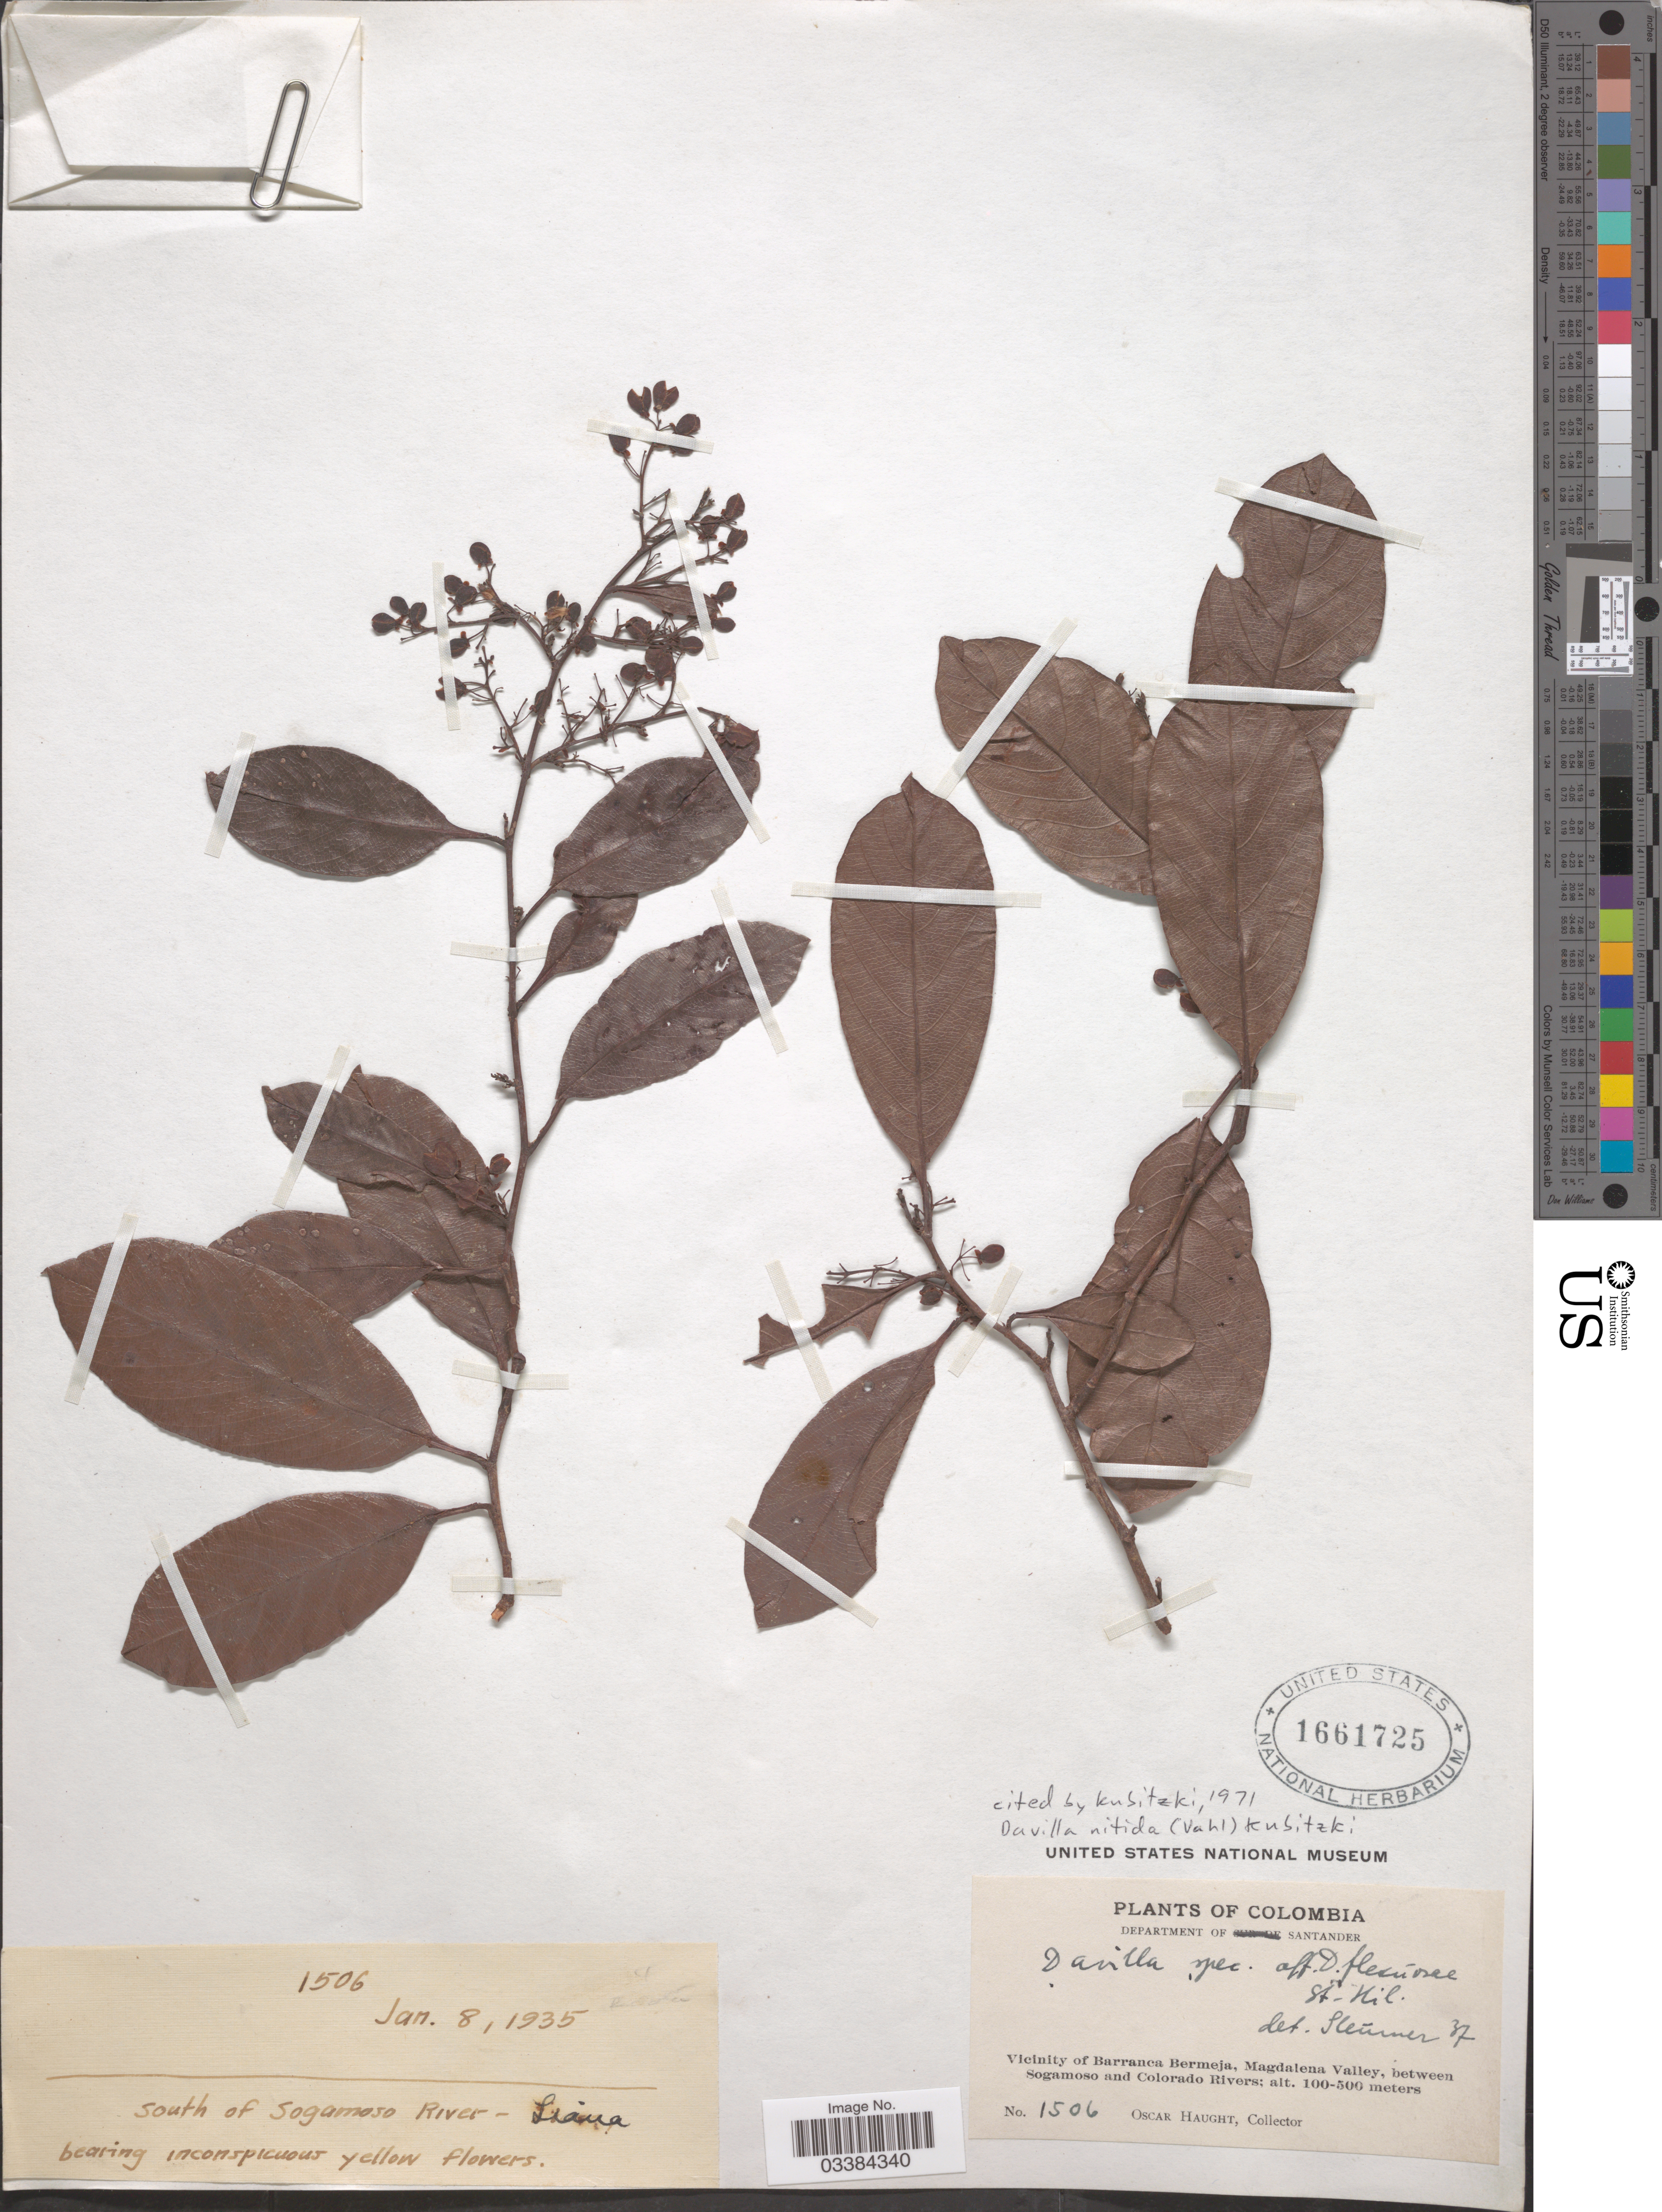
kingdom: Plantae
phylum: Tracheophyta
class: Magnoliopsida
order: Dilleniales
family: Dilleniaceae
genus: Davilla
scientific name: Davilla nitida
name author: (Vahl) Kubitzki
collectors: O. Haught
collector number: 1506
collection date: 1935-01-08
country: Colombia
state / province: Santander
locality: South of Sogamoso River. Department of Santander, Vicinity of Barranca Bermeja, Magdalena Valley, between Sogamoso and Colorado Rivers.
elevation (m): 100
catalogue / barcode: US 1661725